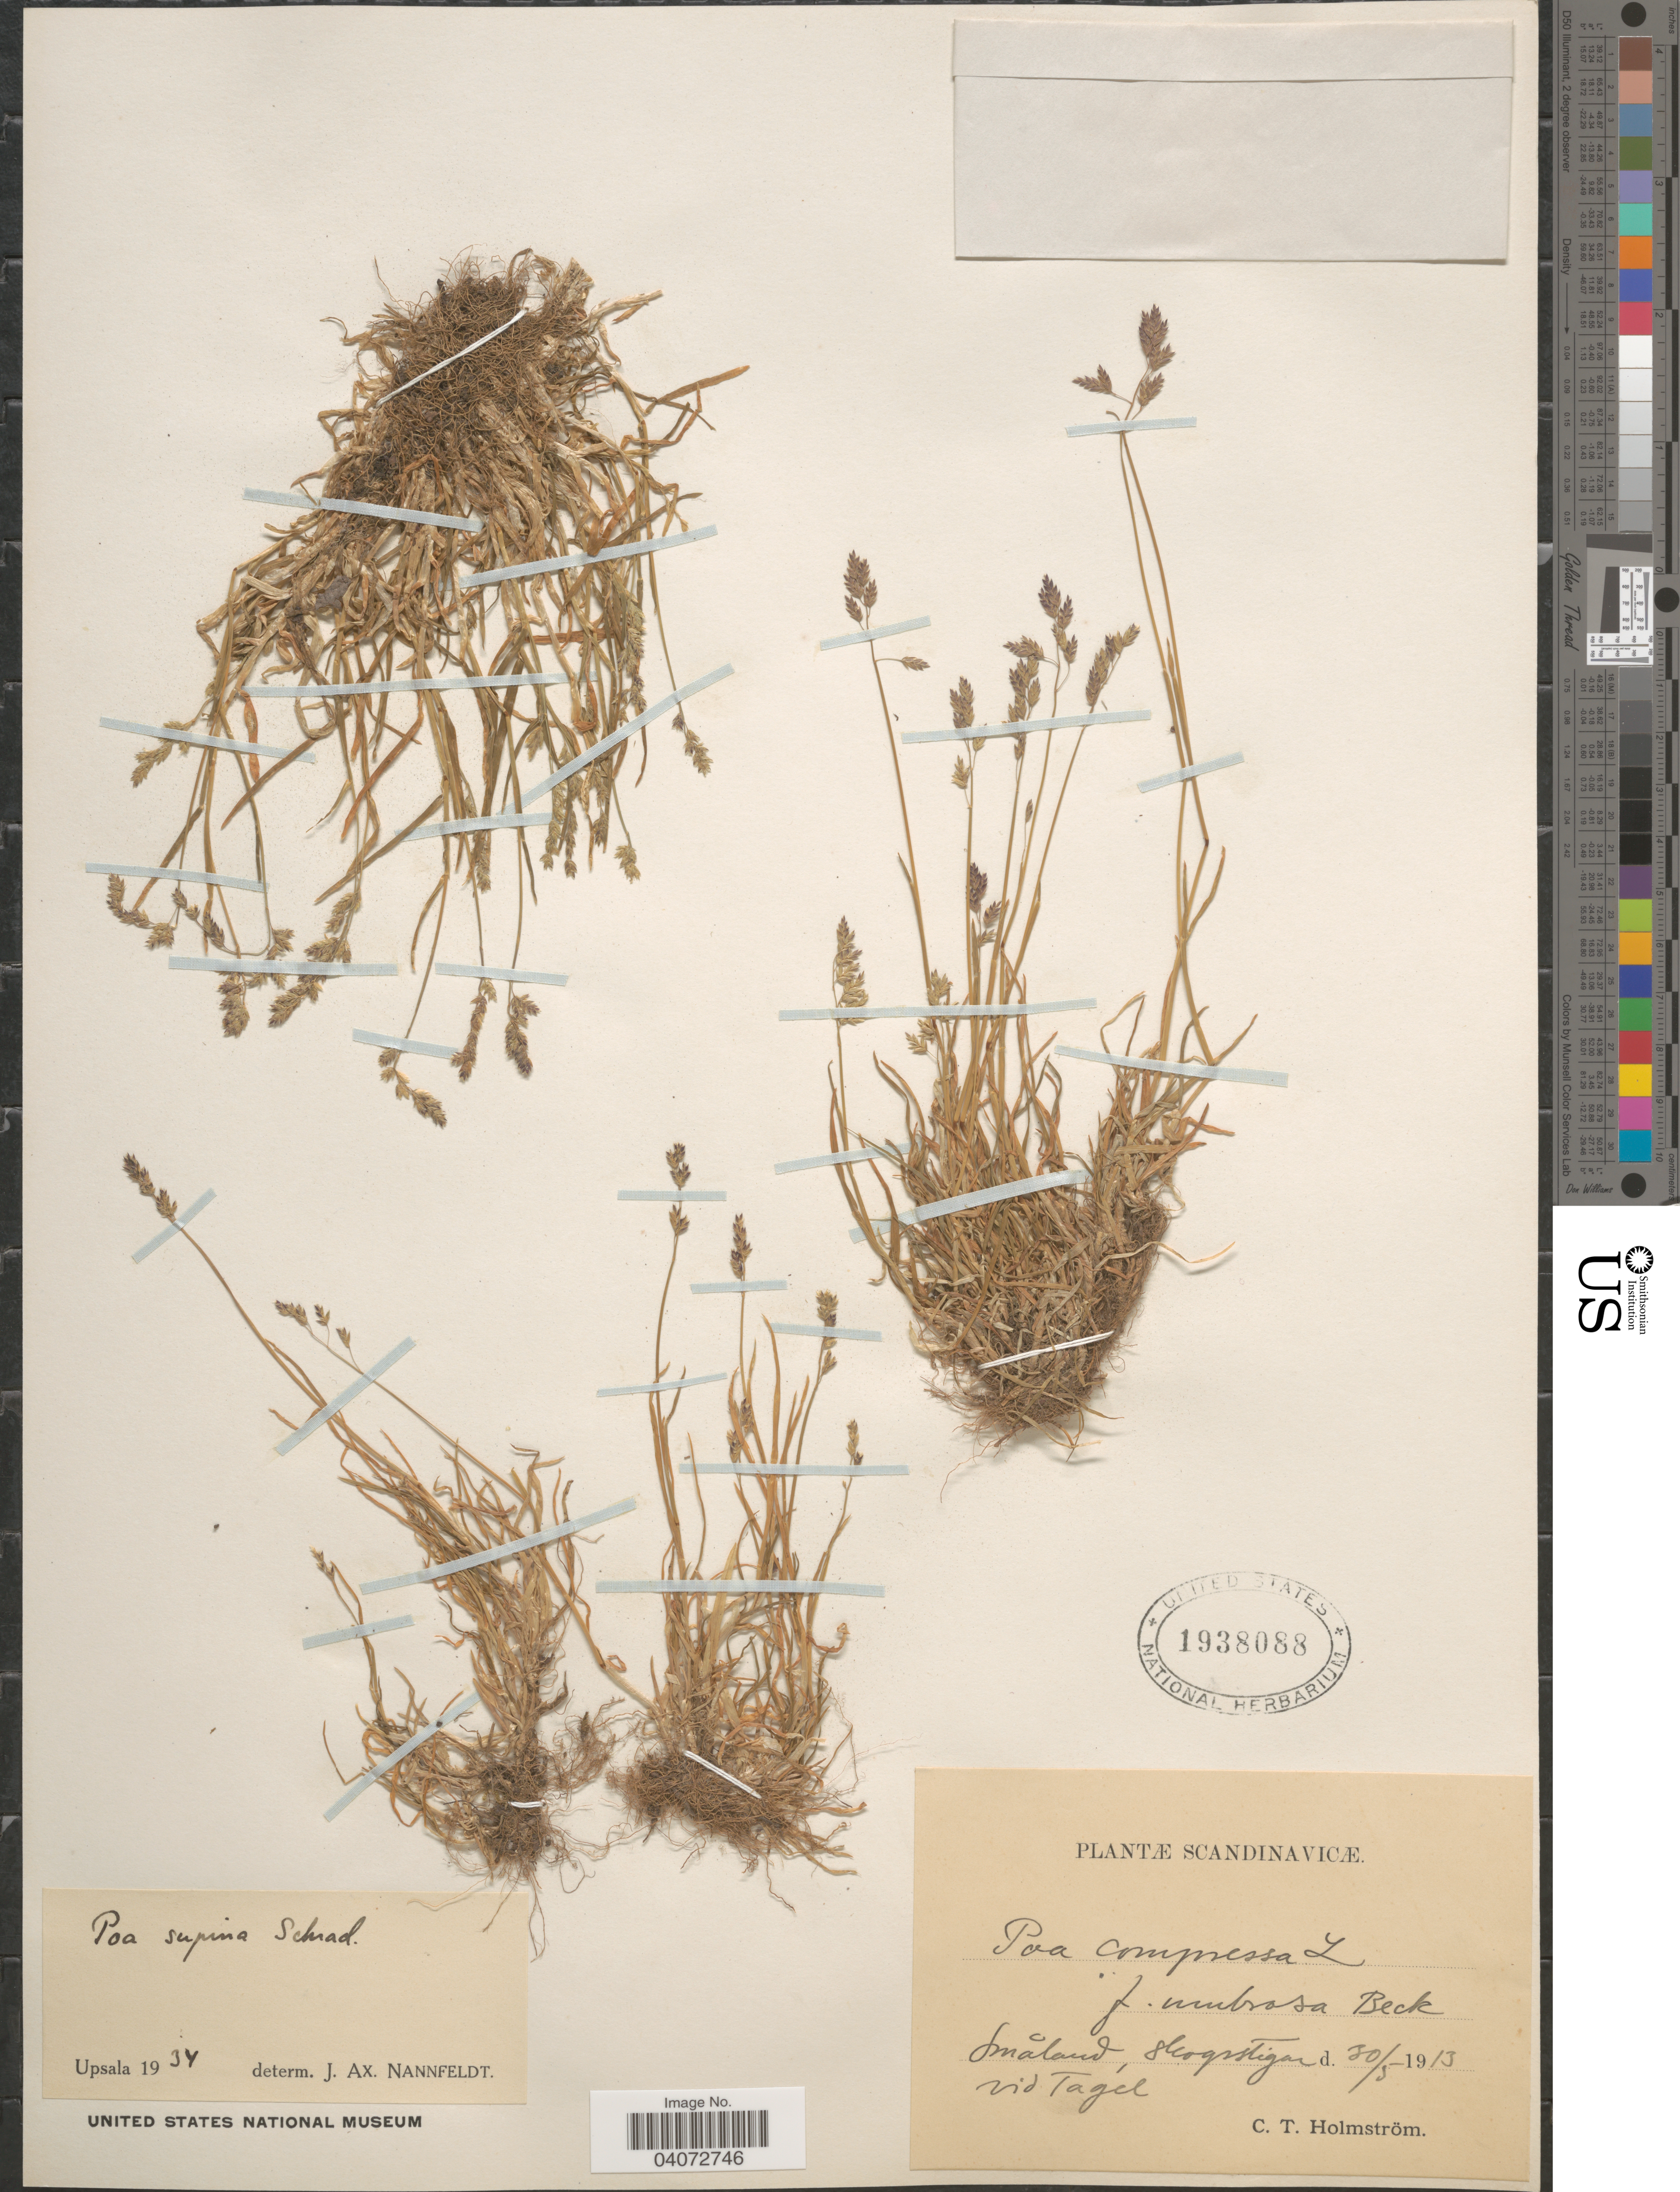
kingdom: Plantae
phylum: Tracheophyta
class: Liliopsida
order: Poales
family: Poaceae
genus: Poa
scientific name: Poa supina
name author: Schrad.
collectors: C. Holmström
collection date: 1913-05-30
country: Sweden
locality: Scandinavicæ. Småland, skogsstigar vid Tagel.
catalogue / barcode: US 1938088